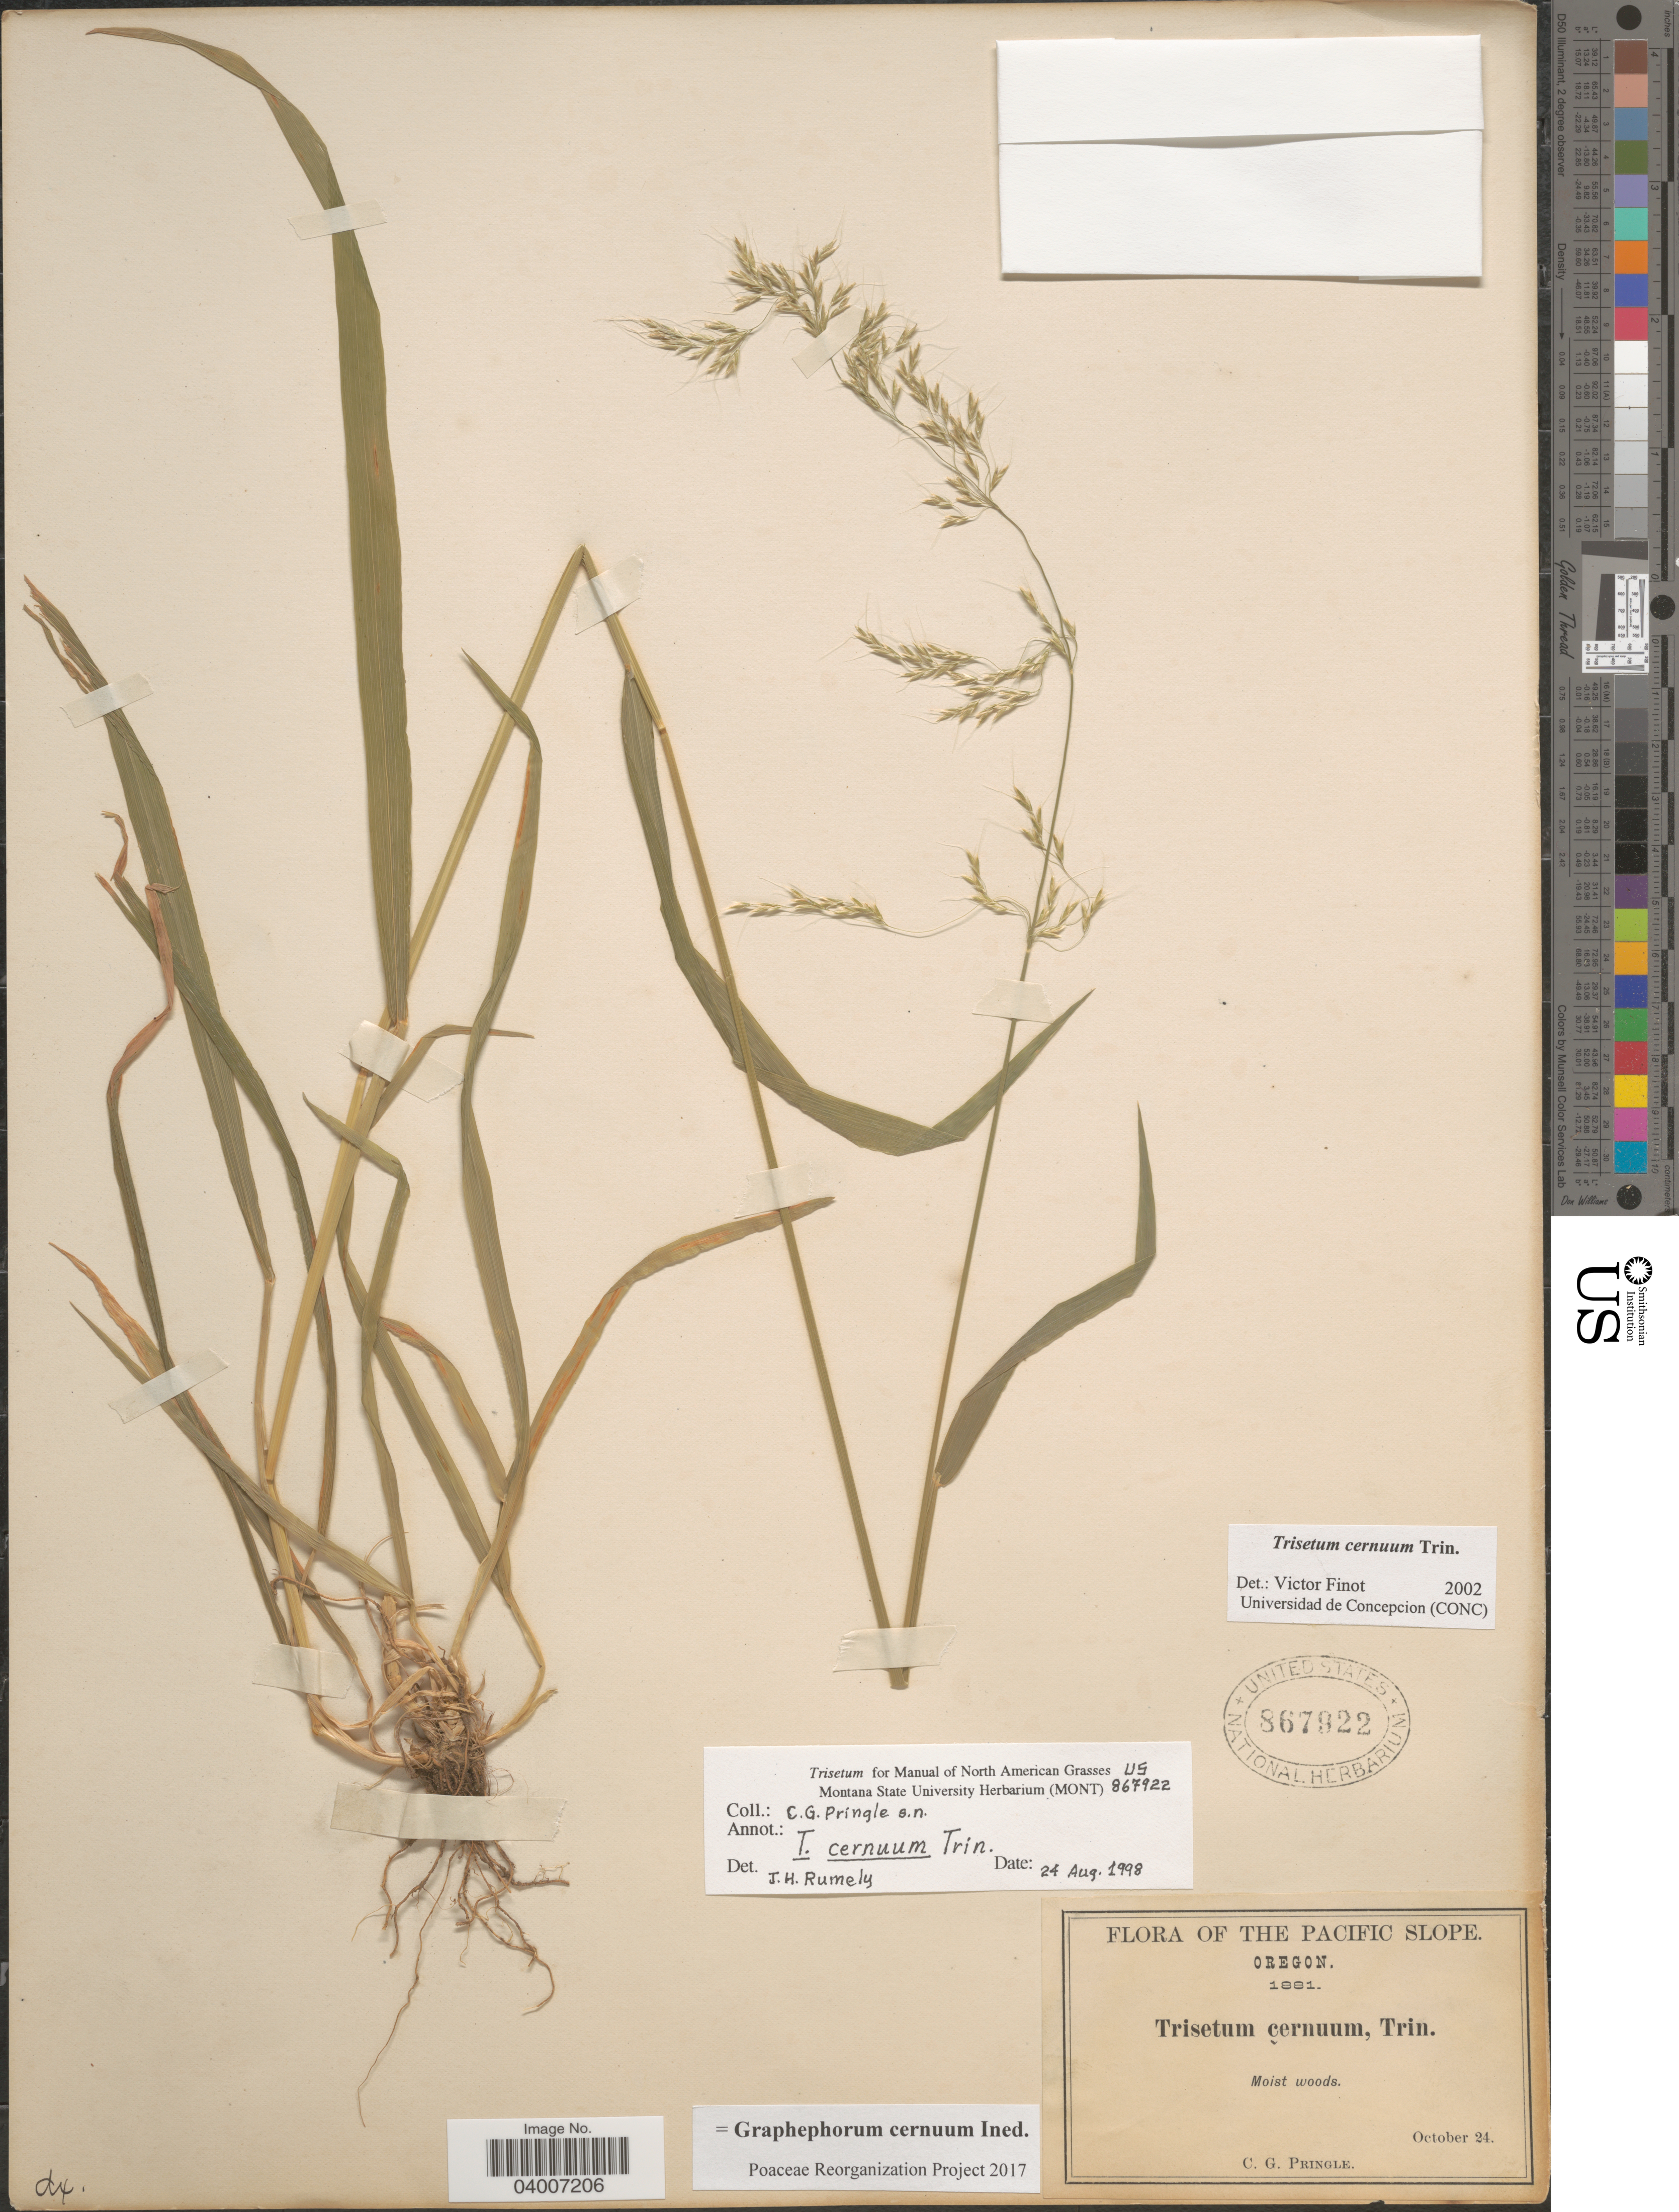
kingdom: Plantae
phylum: Tracheophyta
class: Liliopsida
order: Poales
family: Poaceae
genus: Graphephorum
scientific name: Graphephorum cernuum ined.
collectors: C. G. Pringle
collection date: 1881-10-24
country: United States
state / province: Oregon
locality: The Pacific Slope.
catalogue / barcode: US 867922